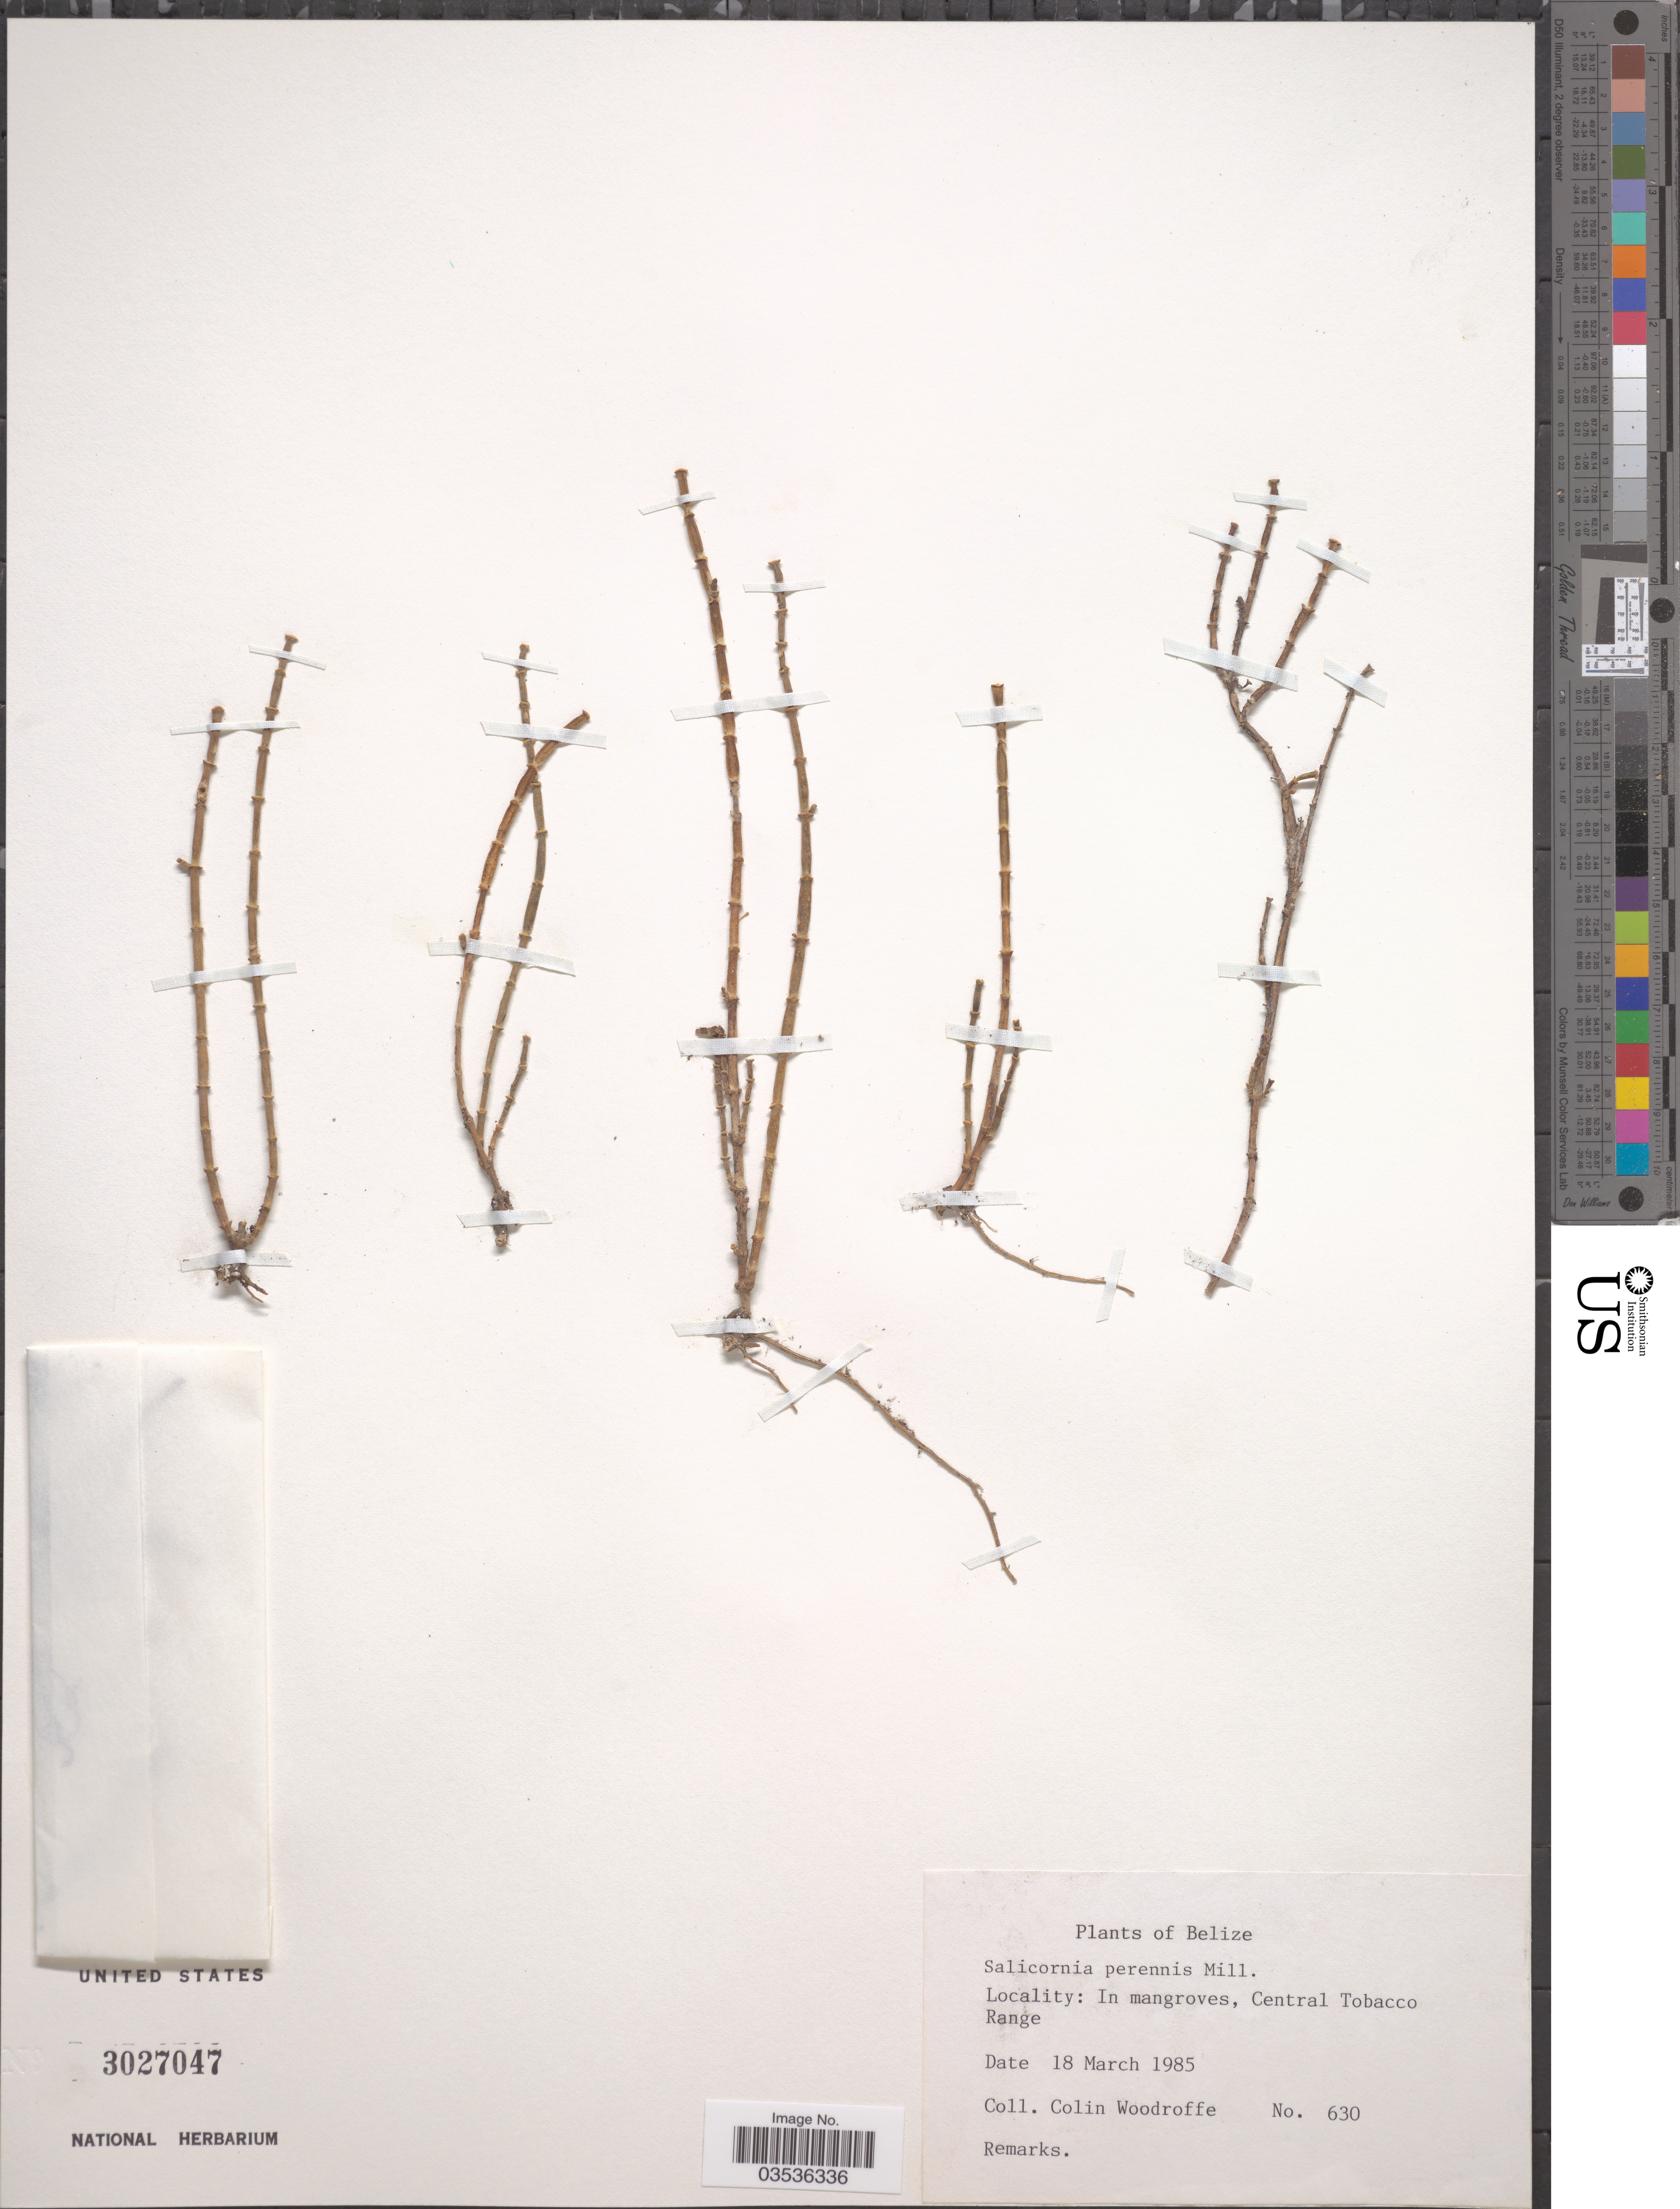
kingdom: Plantae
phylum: Tracheophyta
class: Magnoliopsida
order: Caryophyllales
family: Amaranthaceae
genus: Salicornia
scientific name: Salicornia perennis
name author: Mill.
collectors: C. Woodroffe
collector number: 630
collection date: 1985-03-18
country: Belize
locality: Central Tobacco Range.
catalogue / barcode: US 3027047